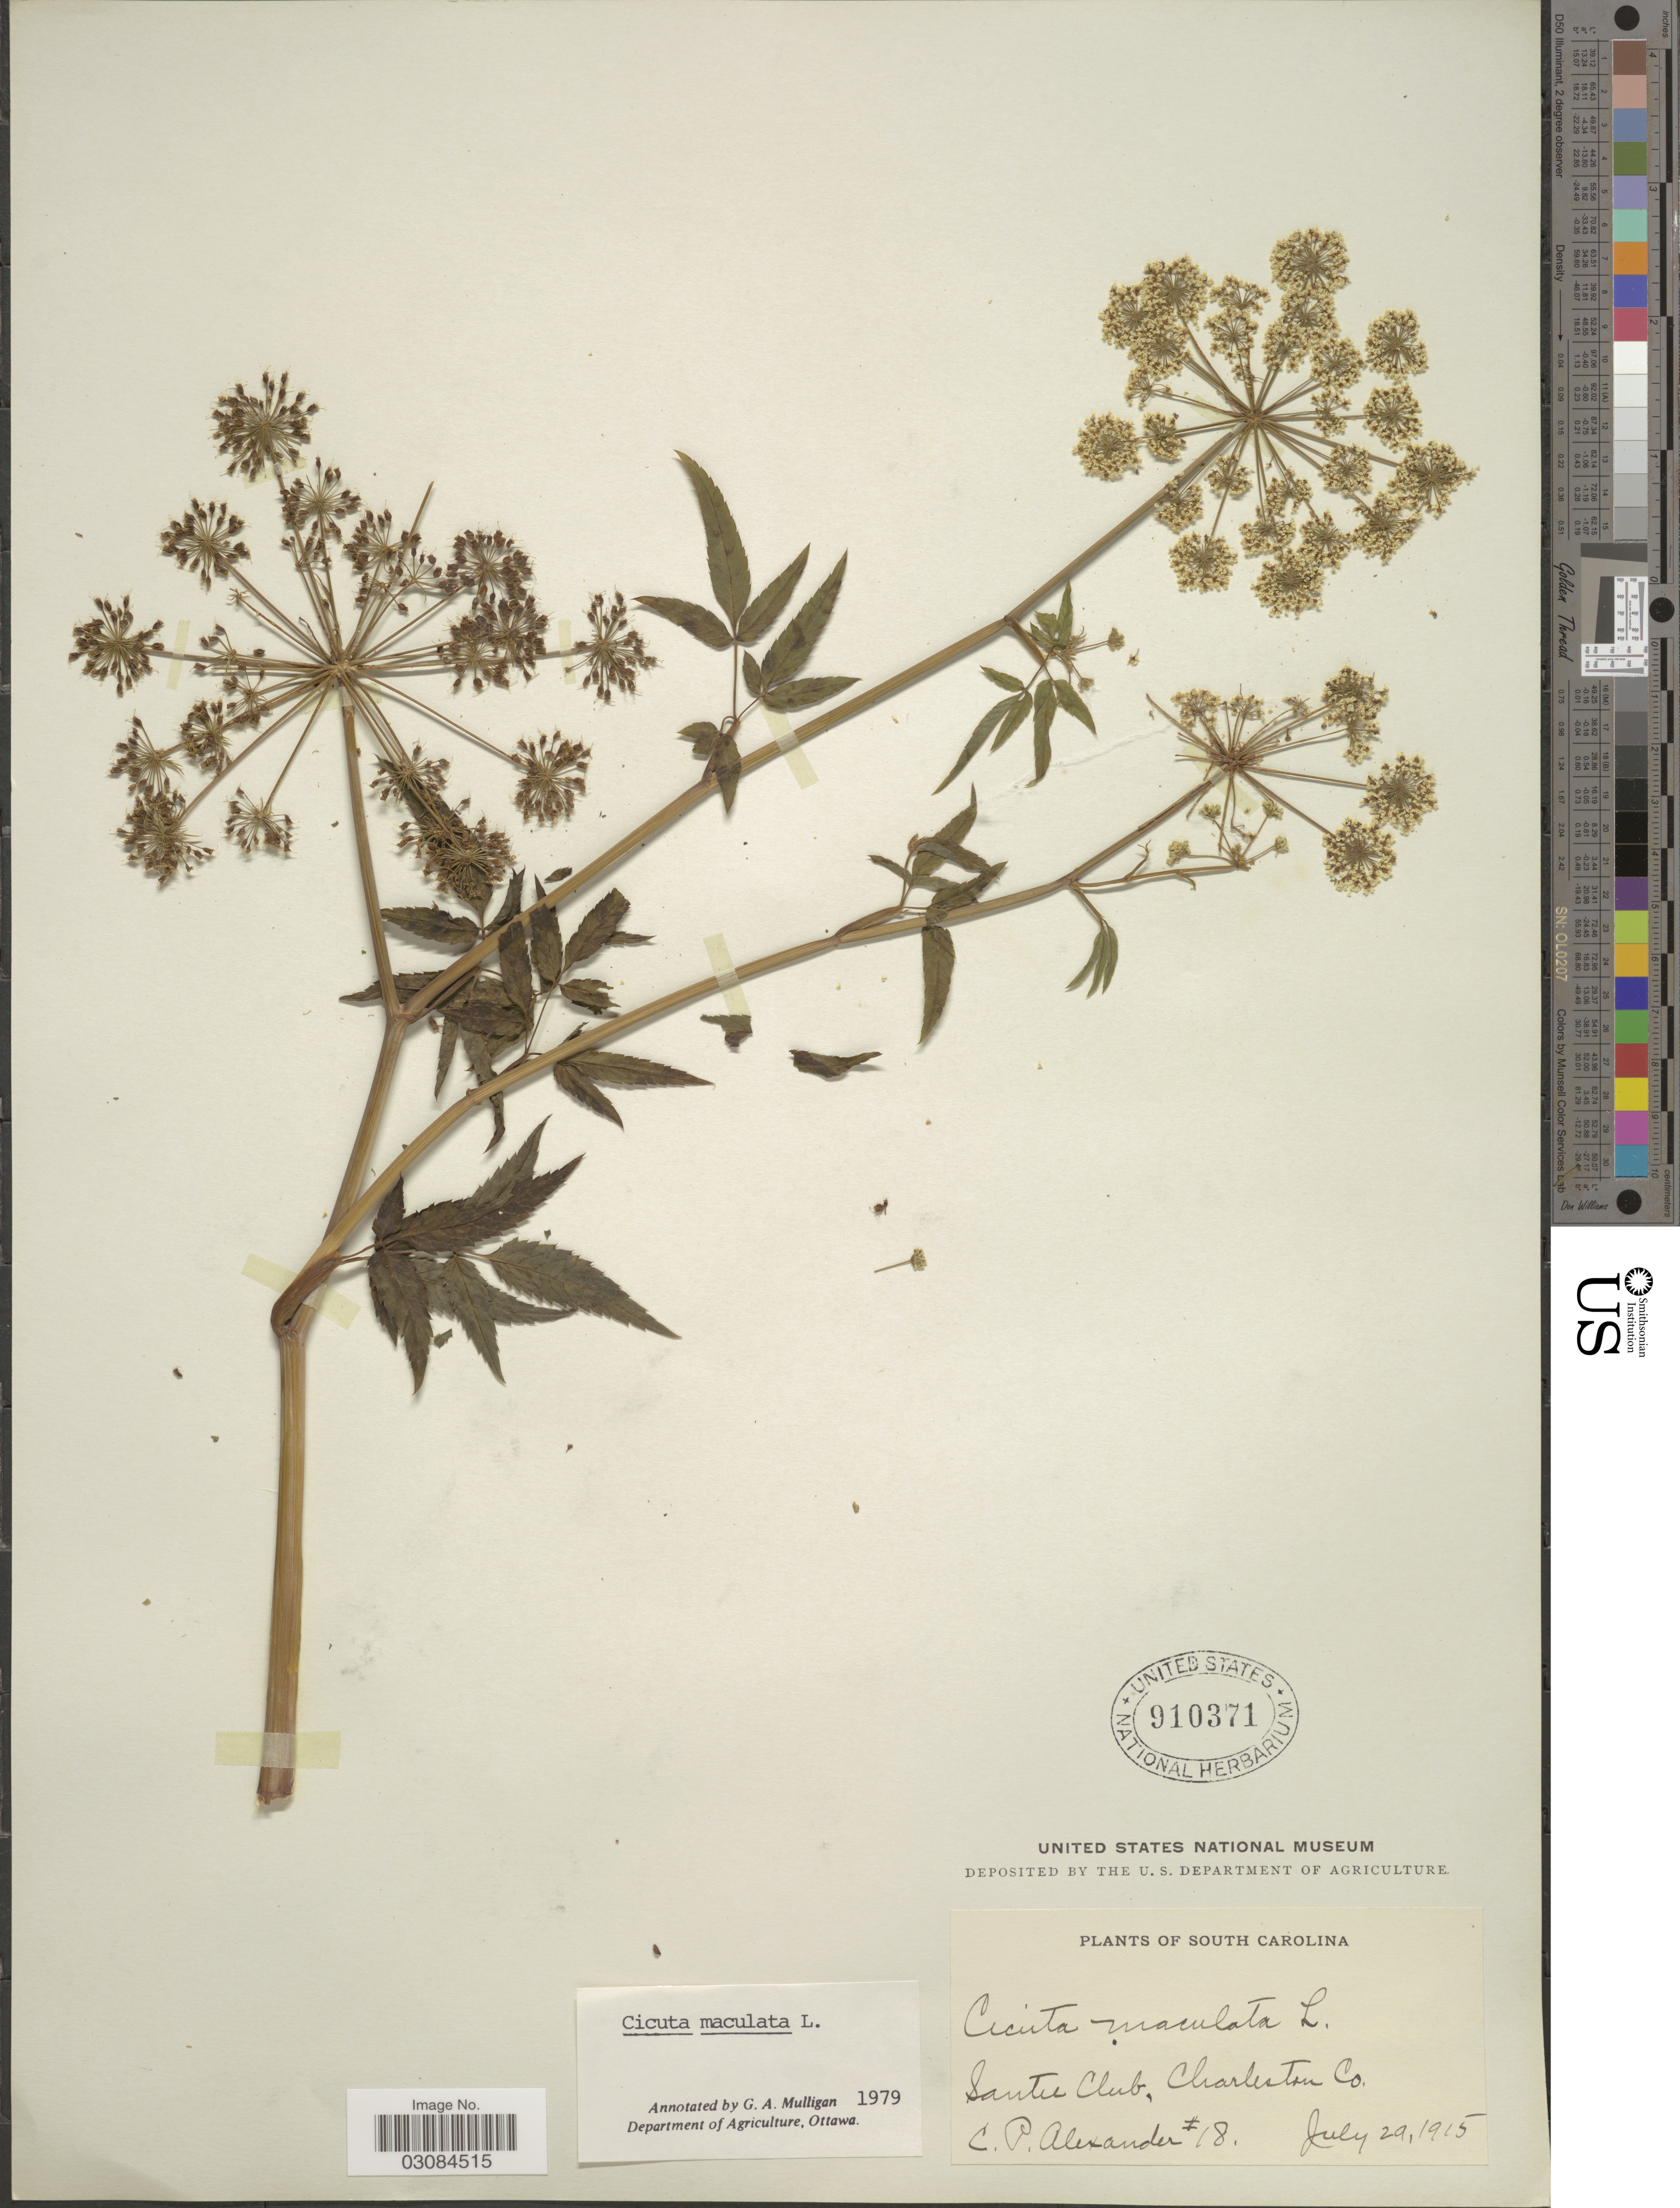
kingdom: Plantae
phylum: Tracheophyta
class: Magnoliopsida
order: Apiales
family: Apiaceae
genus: Cicuta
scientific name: Cicuta maculata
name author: L.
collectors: C. P. Alexander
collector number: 18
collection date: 1915-07-29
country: United States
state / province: South Carolina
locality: Santee Club, Charleston Co.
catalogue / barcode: US 910371